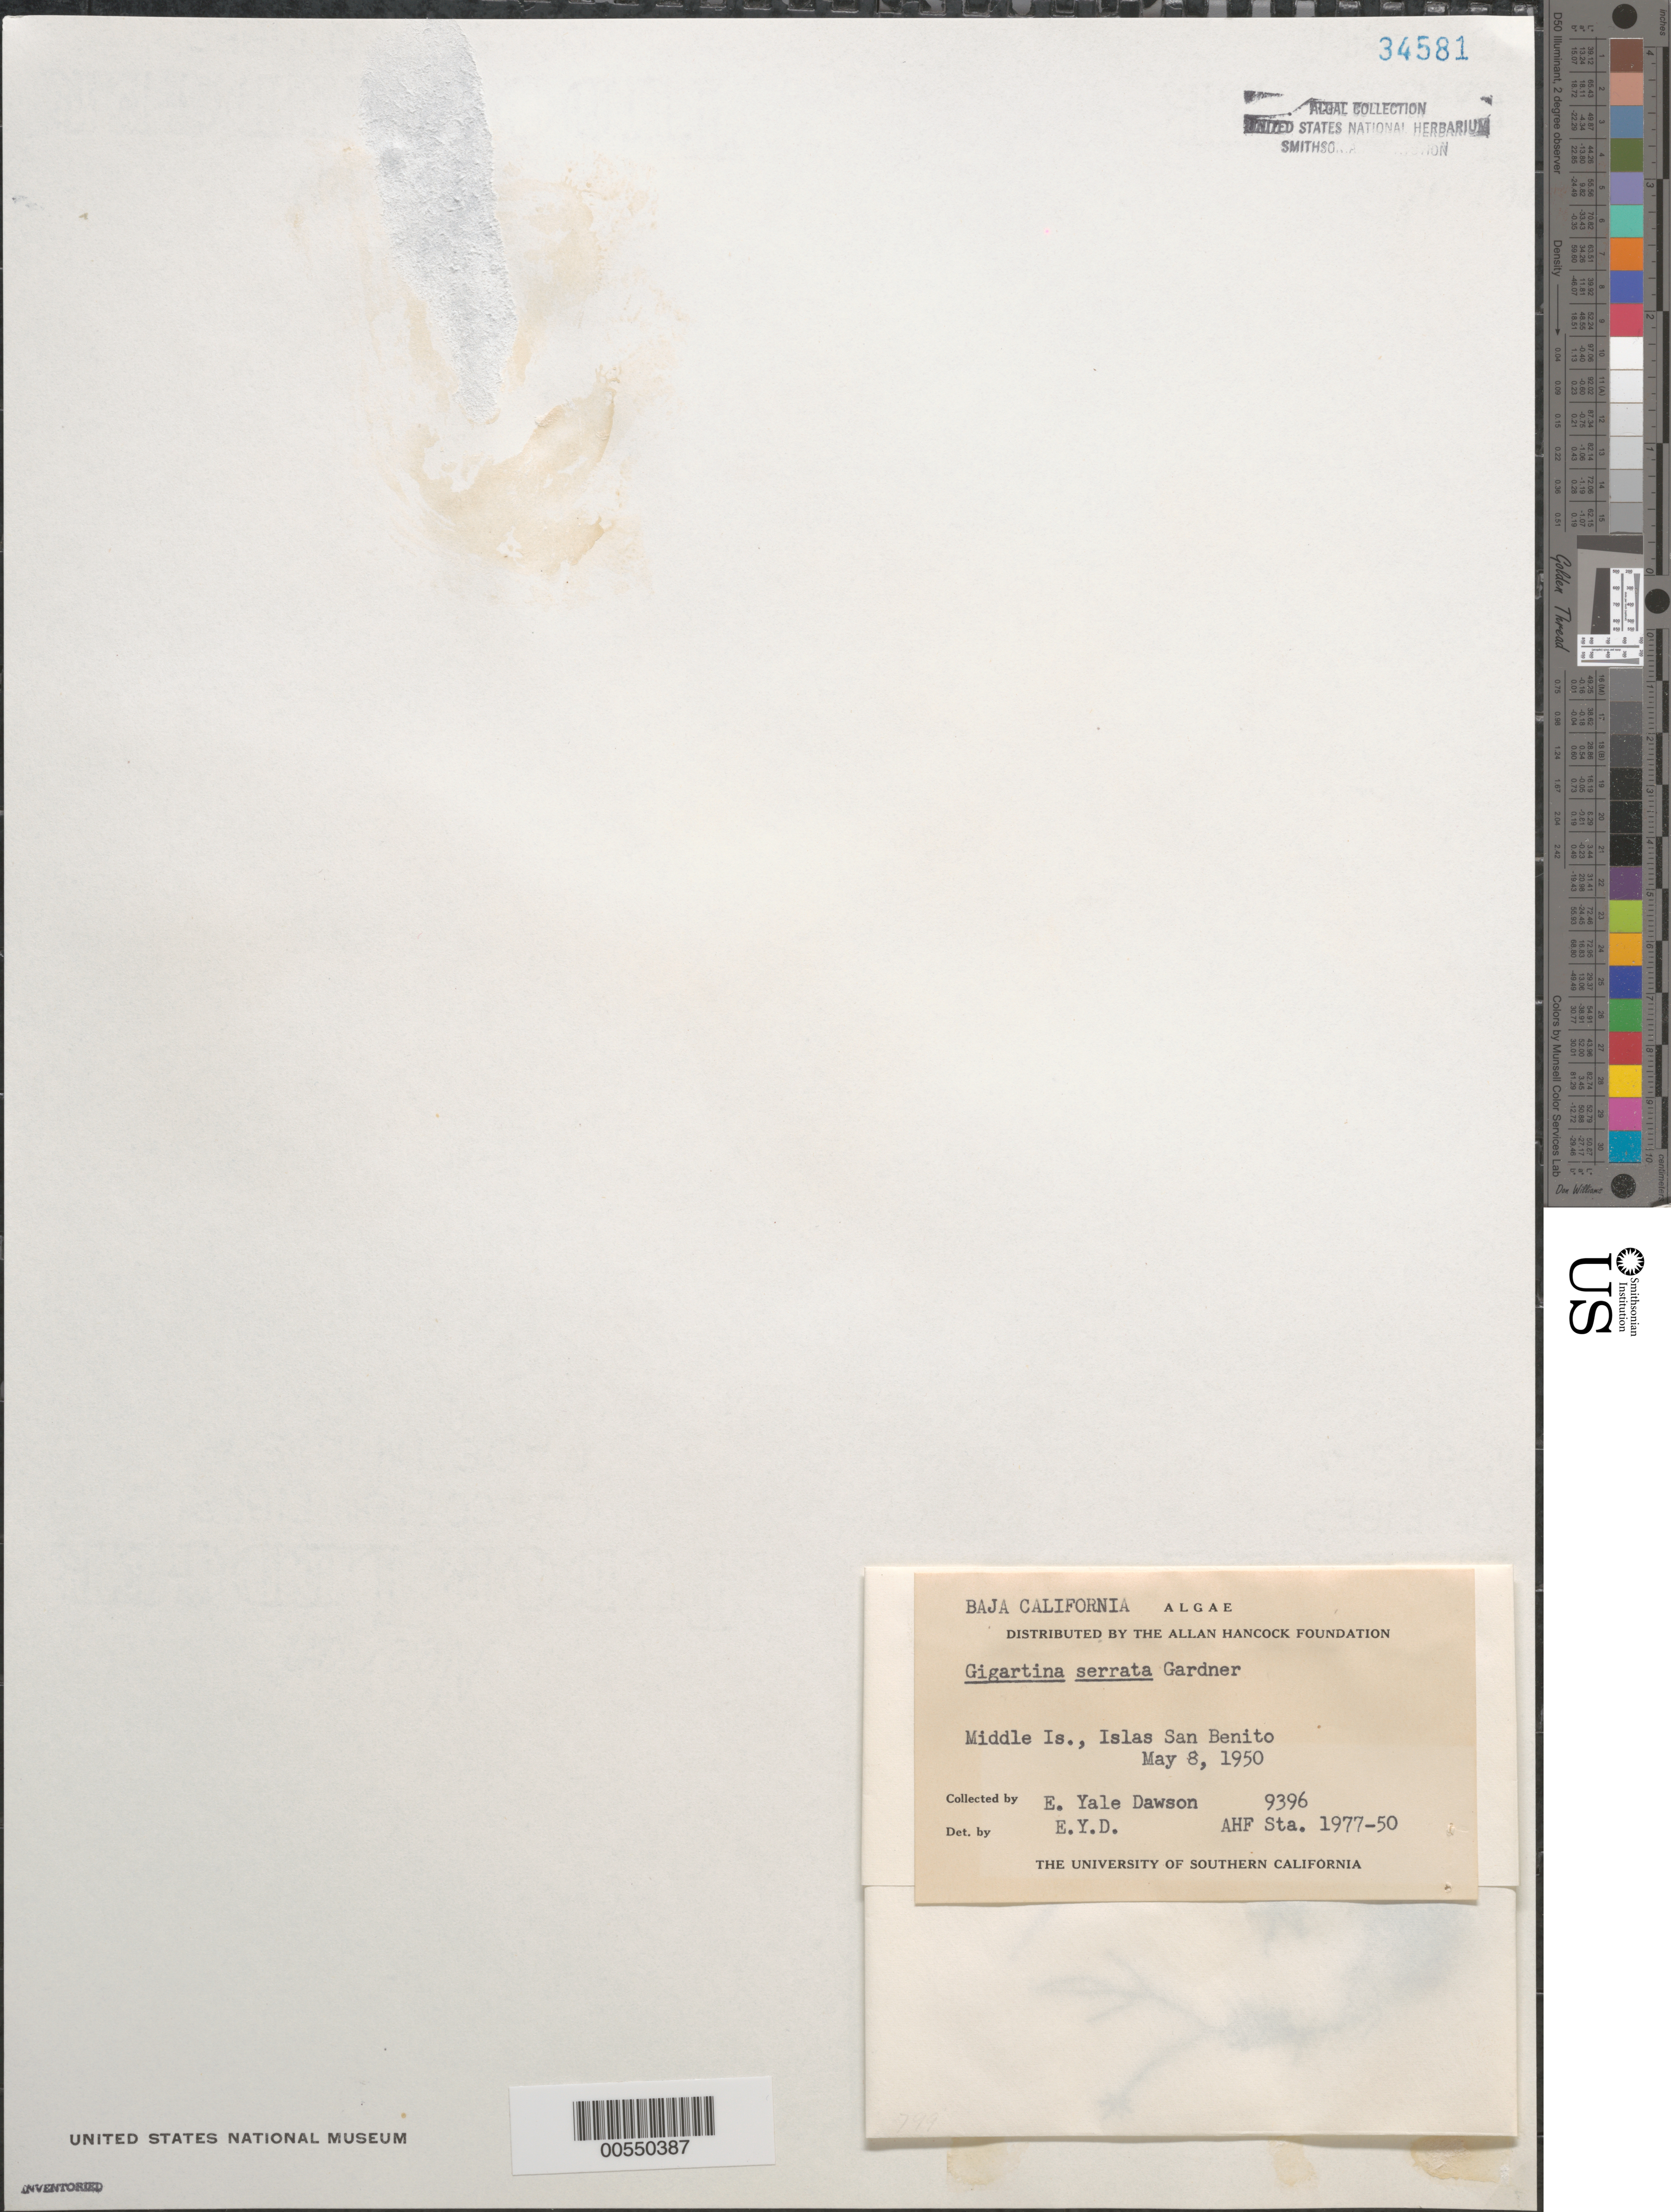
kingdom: Plantae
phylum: Rhodophyta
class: Florideophyceae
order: Gigartinales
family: Gigartinaceae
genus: Chondracanthus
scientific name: Chondracanthus serratus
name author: (N.L. Gardner) J.R. Hughey & Hommersand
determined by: Algae name updating Project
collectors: E. Y. Dawson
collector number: EYD 9396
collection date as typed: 08 May 1950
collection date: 1950-05-08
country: Mexico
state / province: Baja California Norte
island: Middle Island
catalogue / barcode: US 34581